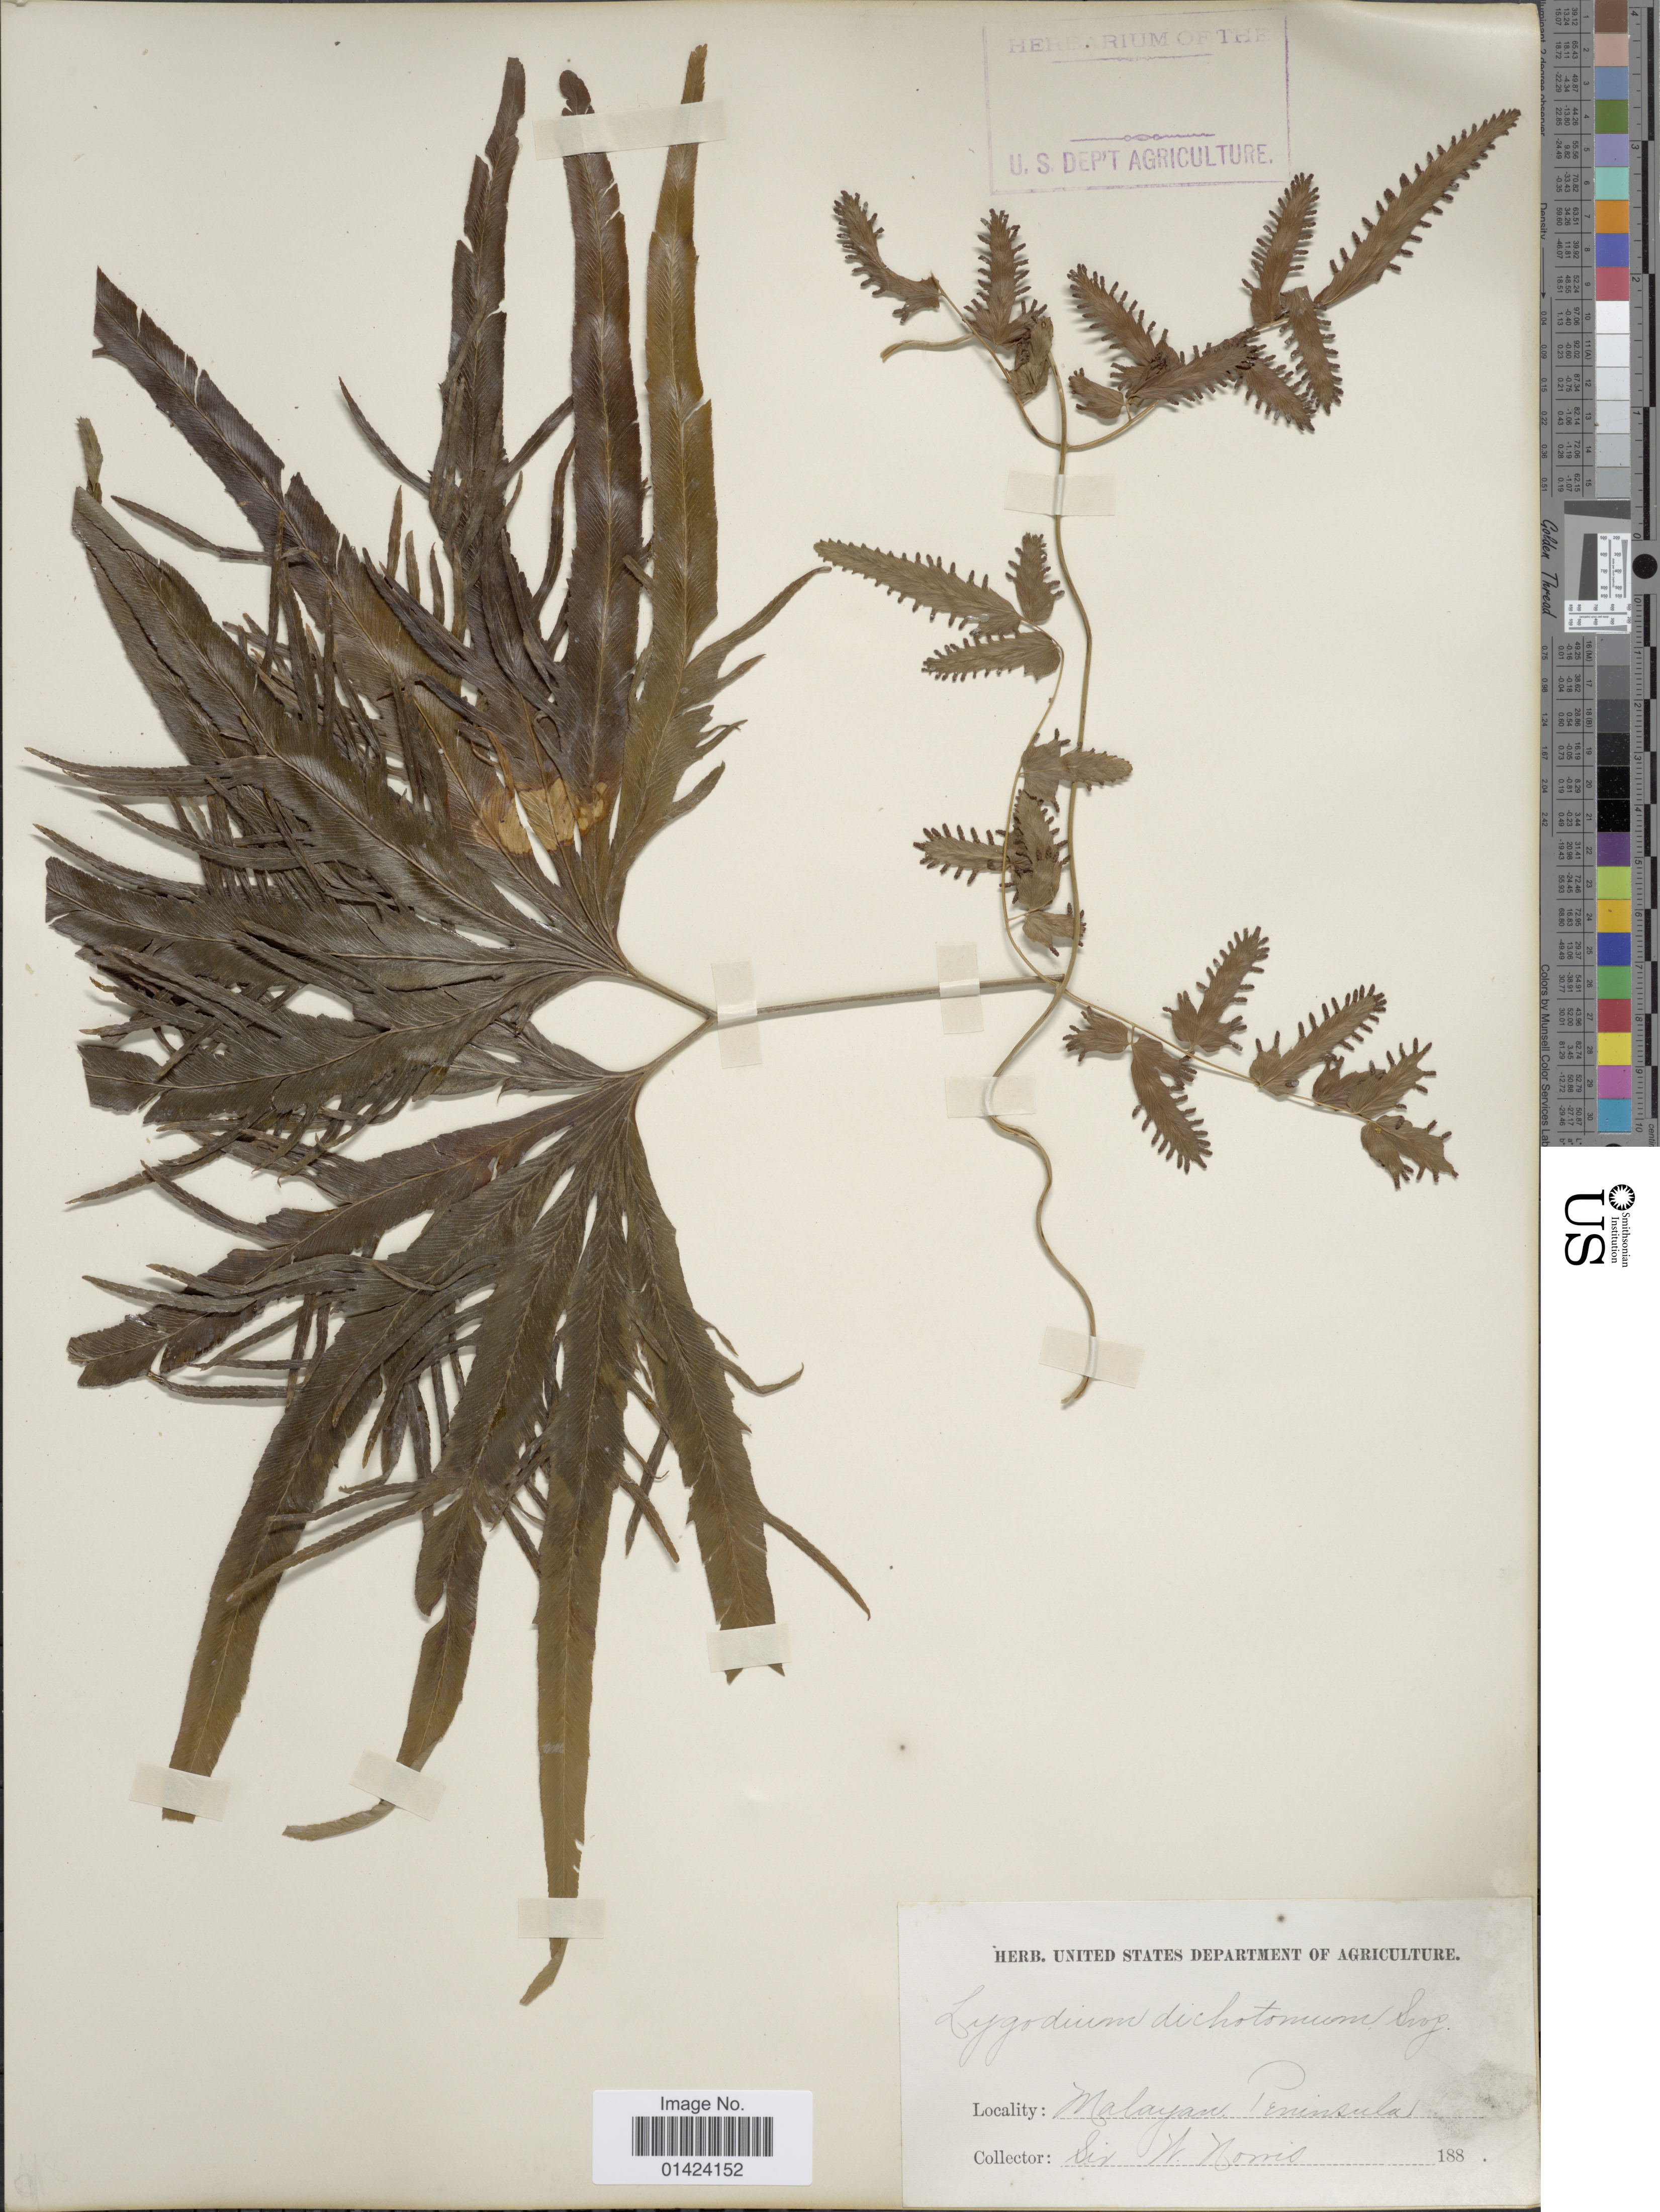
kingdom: Plantae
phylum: Tracheophyta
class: Polypodiopsida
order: Schizaeales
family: Lygodiaceae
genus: Lygodium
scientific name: Lygodium circinnatum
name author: (Burm. f.) Sw.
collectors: W. Morris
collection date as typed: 188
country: Malaysia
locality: Malayan Peninsula